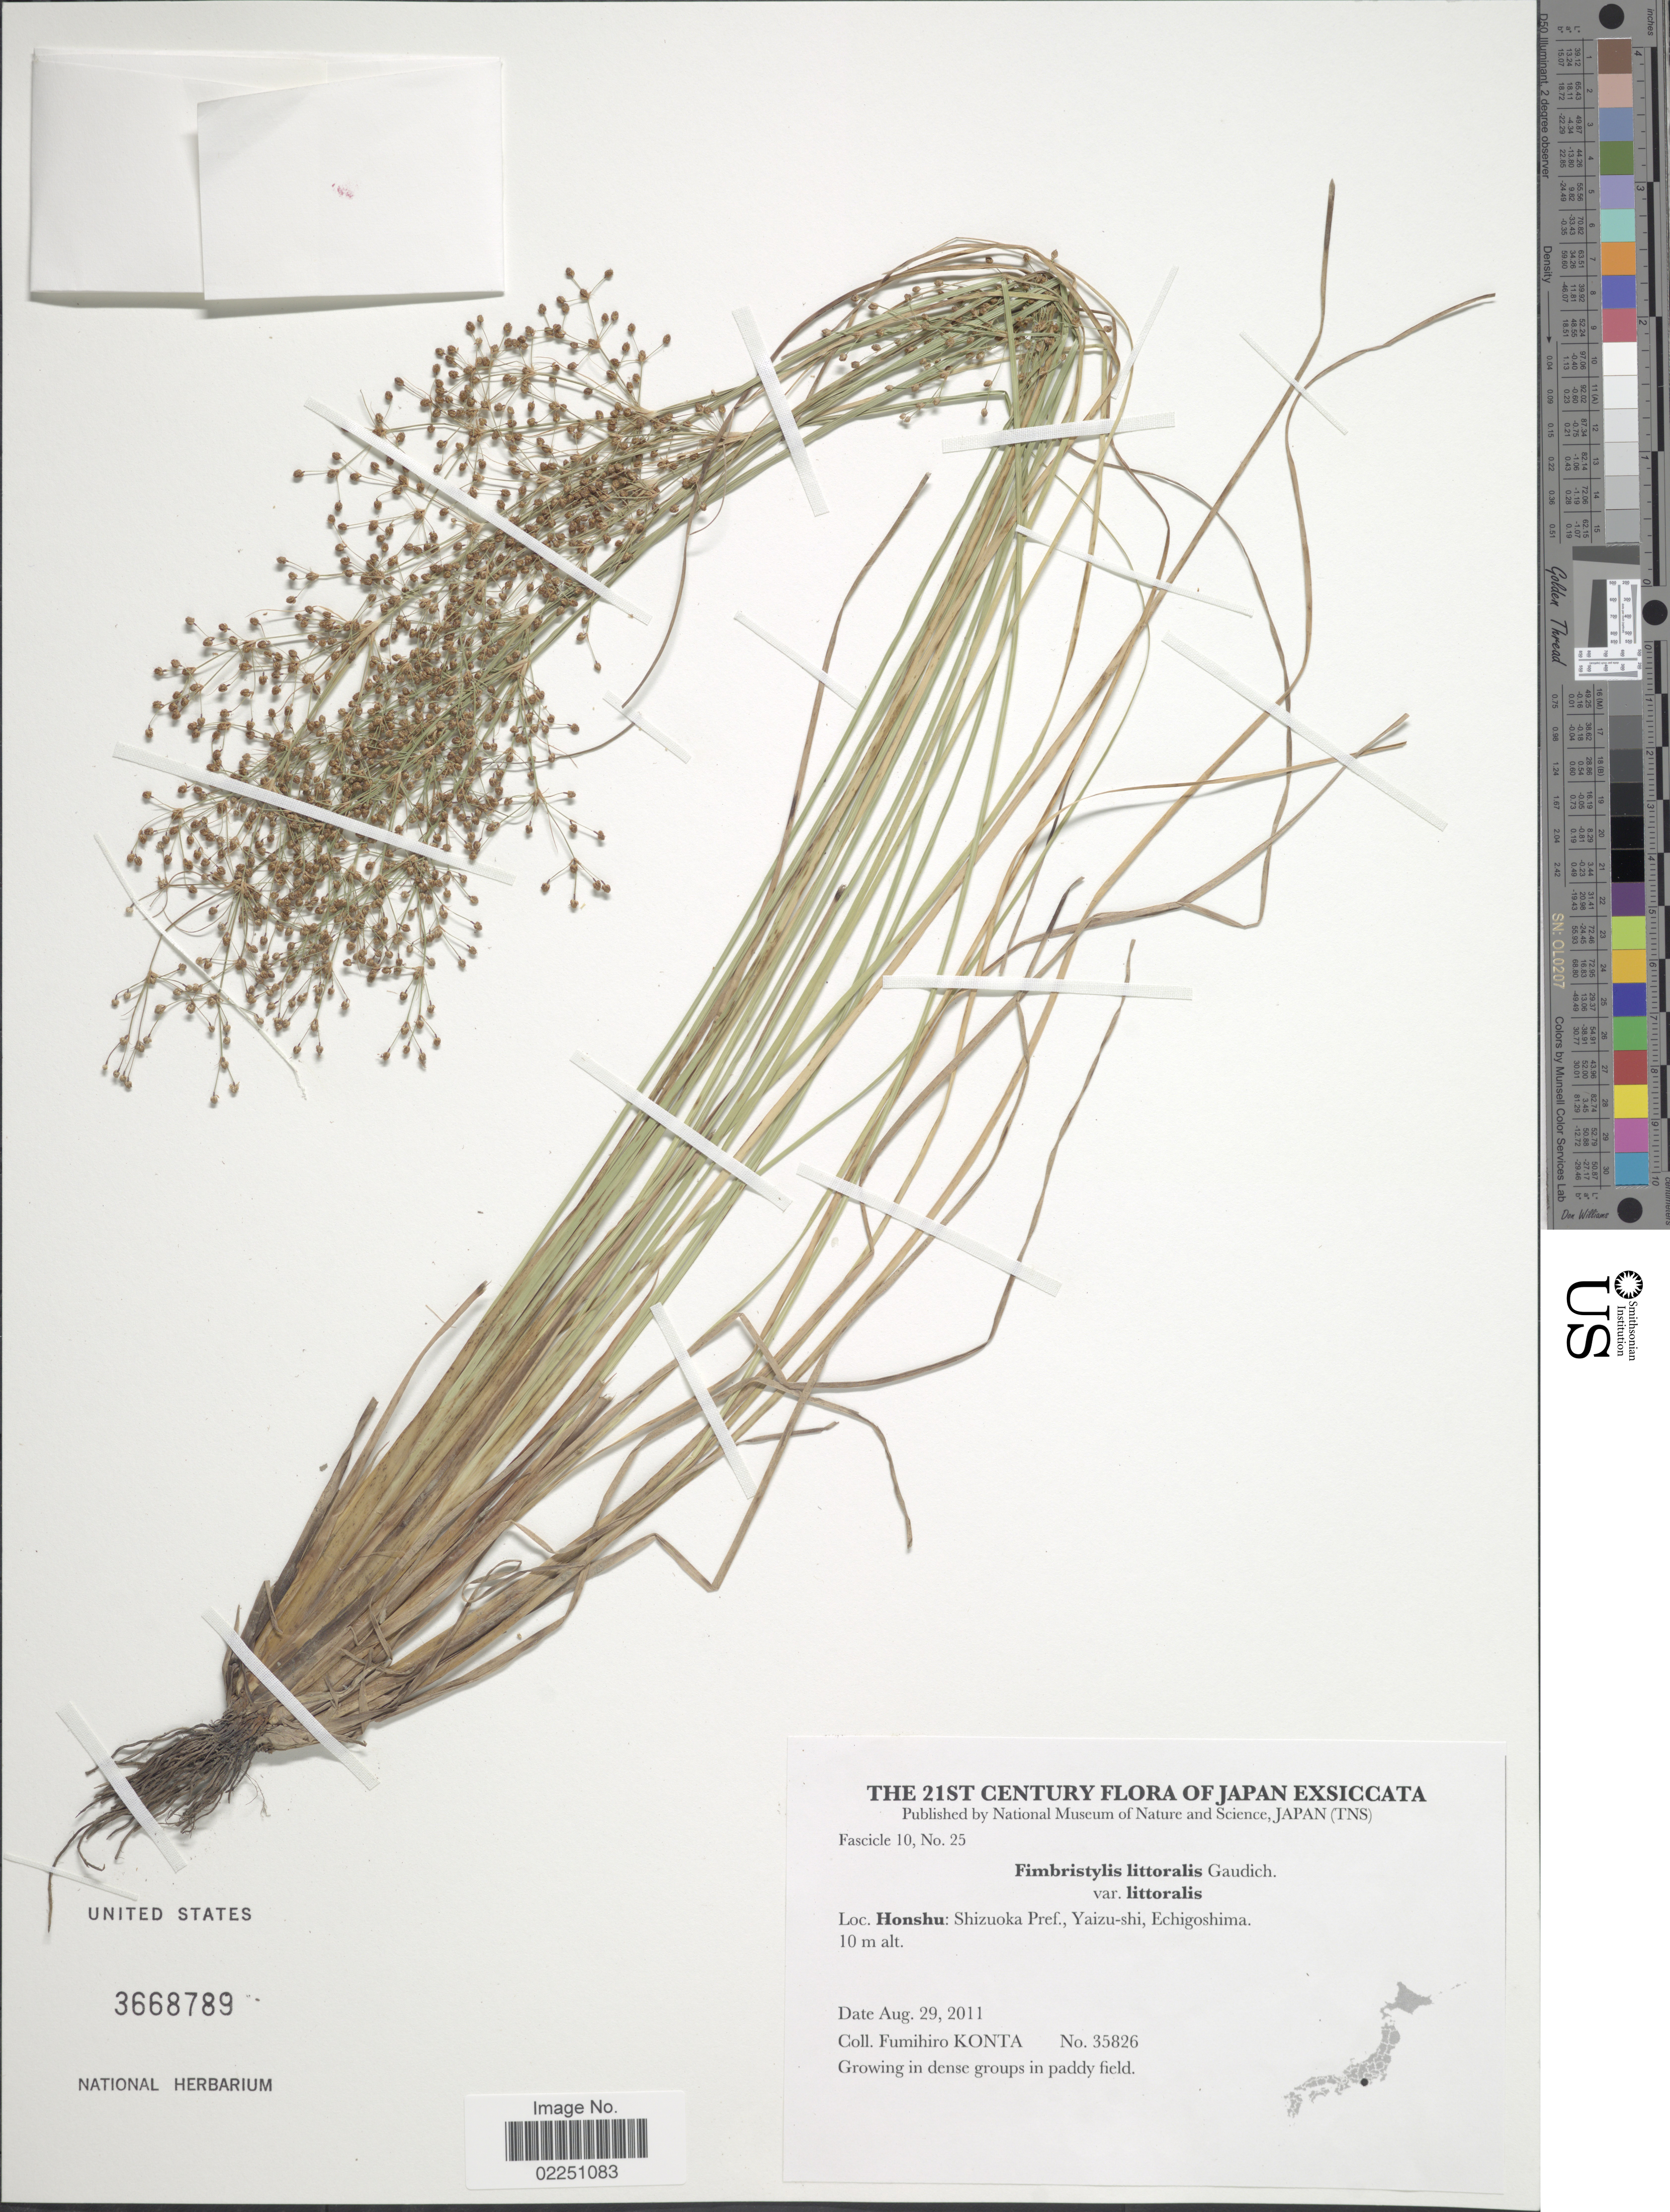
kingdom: Plantae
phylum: Tracheophyta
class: Liliopsida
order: Poales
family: Cyperaceae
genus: Fimbristylis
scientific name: Fimbristylis littoralis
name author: Gaudich.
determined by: Strong, M. T., (US), Smithsonian Institution - National Museum of Natural History (UNITED STATES)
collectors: F. Konta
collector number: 35826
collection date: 2011-08-29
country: Japan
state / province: Sizuoka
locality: Honshu: Shizuoka Pref., Yaizu-shi, Echigoshima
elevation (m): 10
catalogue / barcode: US 3667879